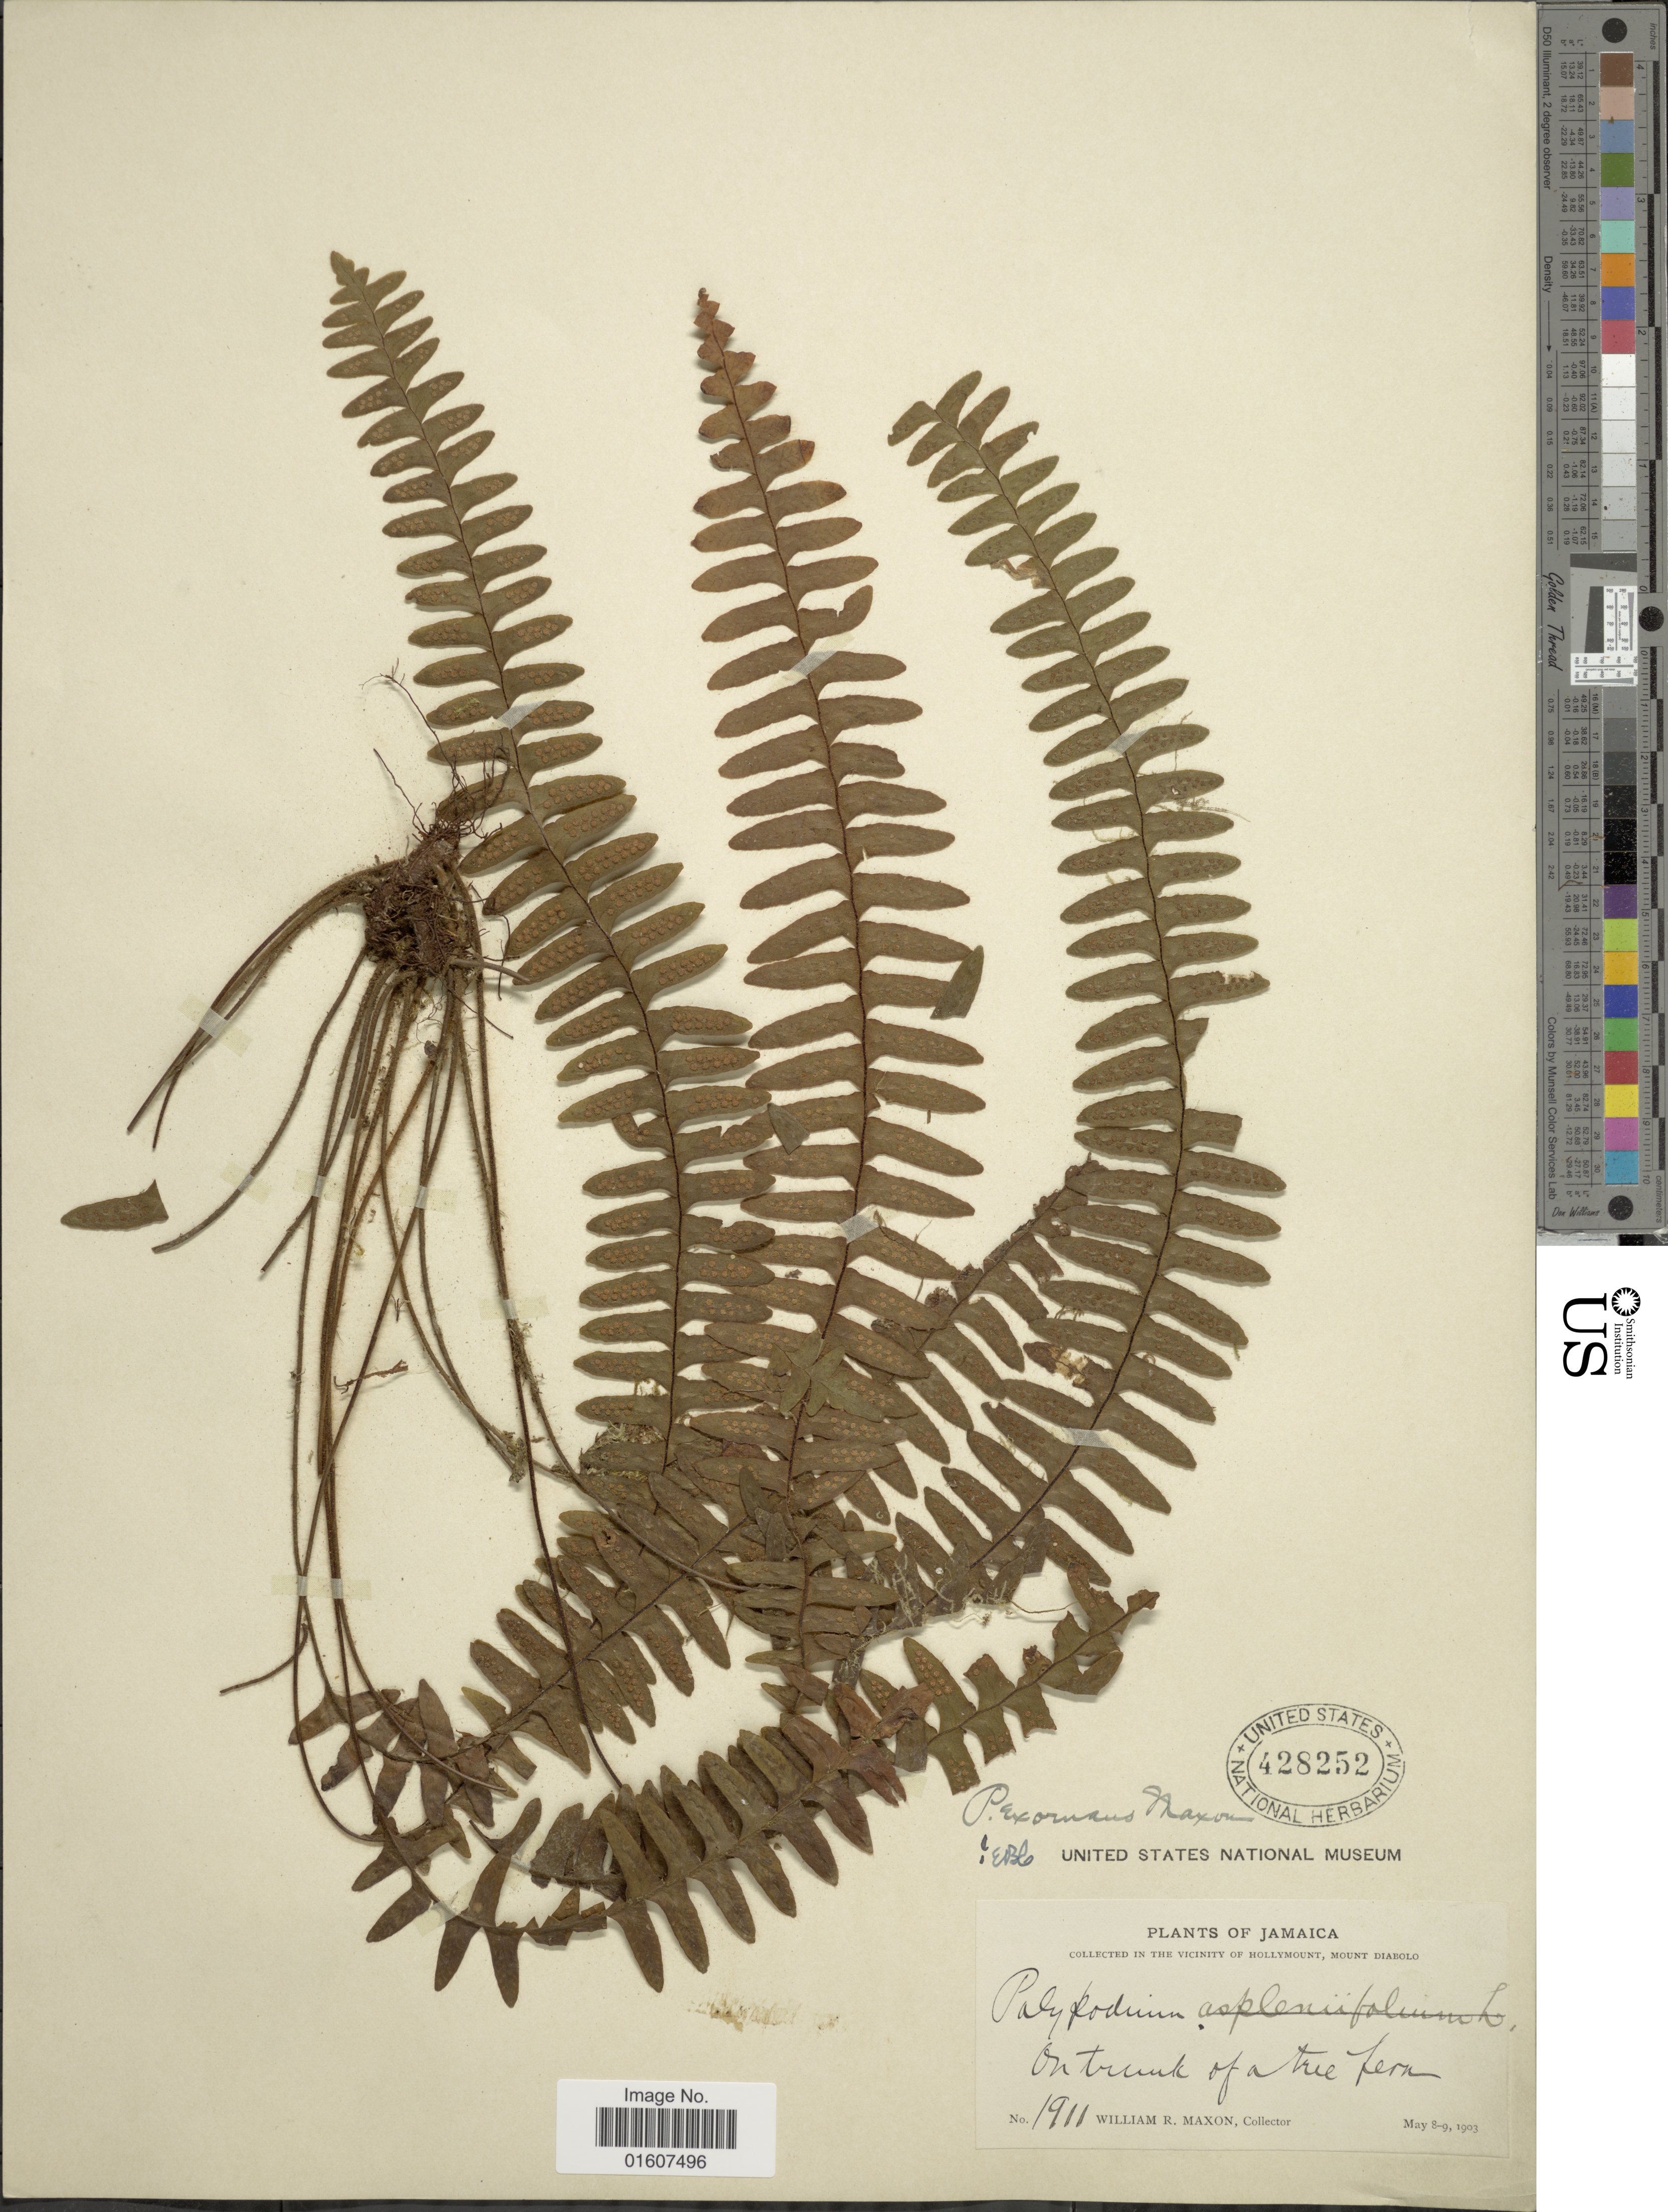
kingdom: Plantae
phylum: Tracheophyta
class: Polypodiopsida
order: Polypodiales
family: Polypodiaceae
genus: Terpsichore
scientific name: Terpsichore exornans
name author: (Maxon) A.R. Sm.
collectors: W. R. Maxon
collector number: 1911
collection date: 1903-05-08/1903-05-09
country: Jamaica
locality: In the vicinity of Hollymount, Mount Diabolo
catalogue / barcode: US 428252